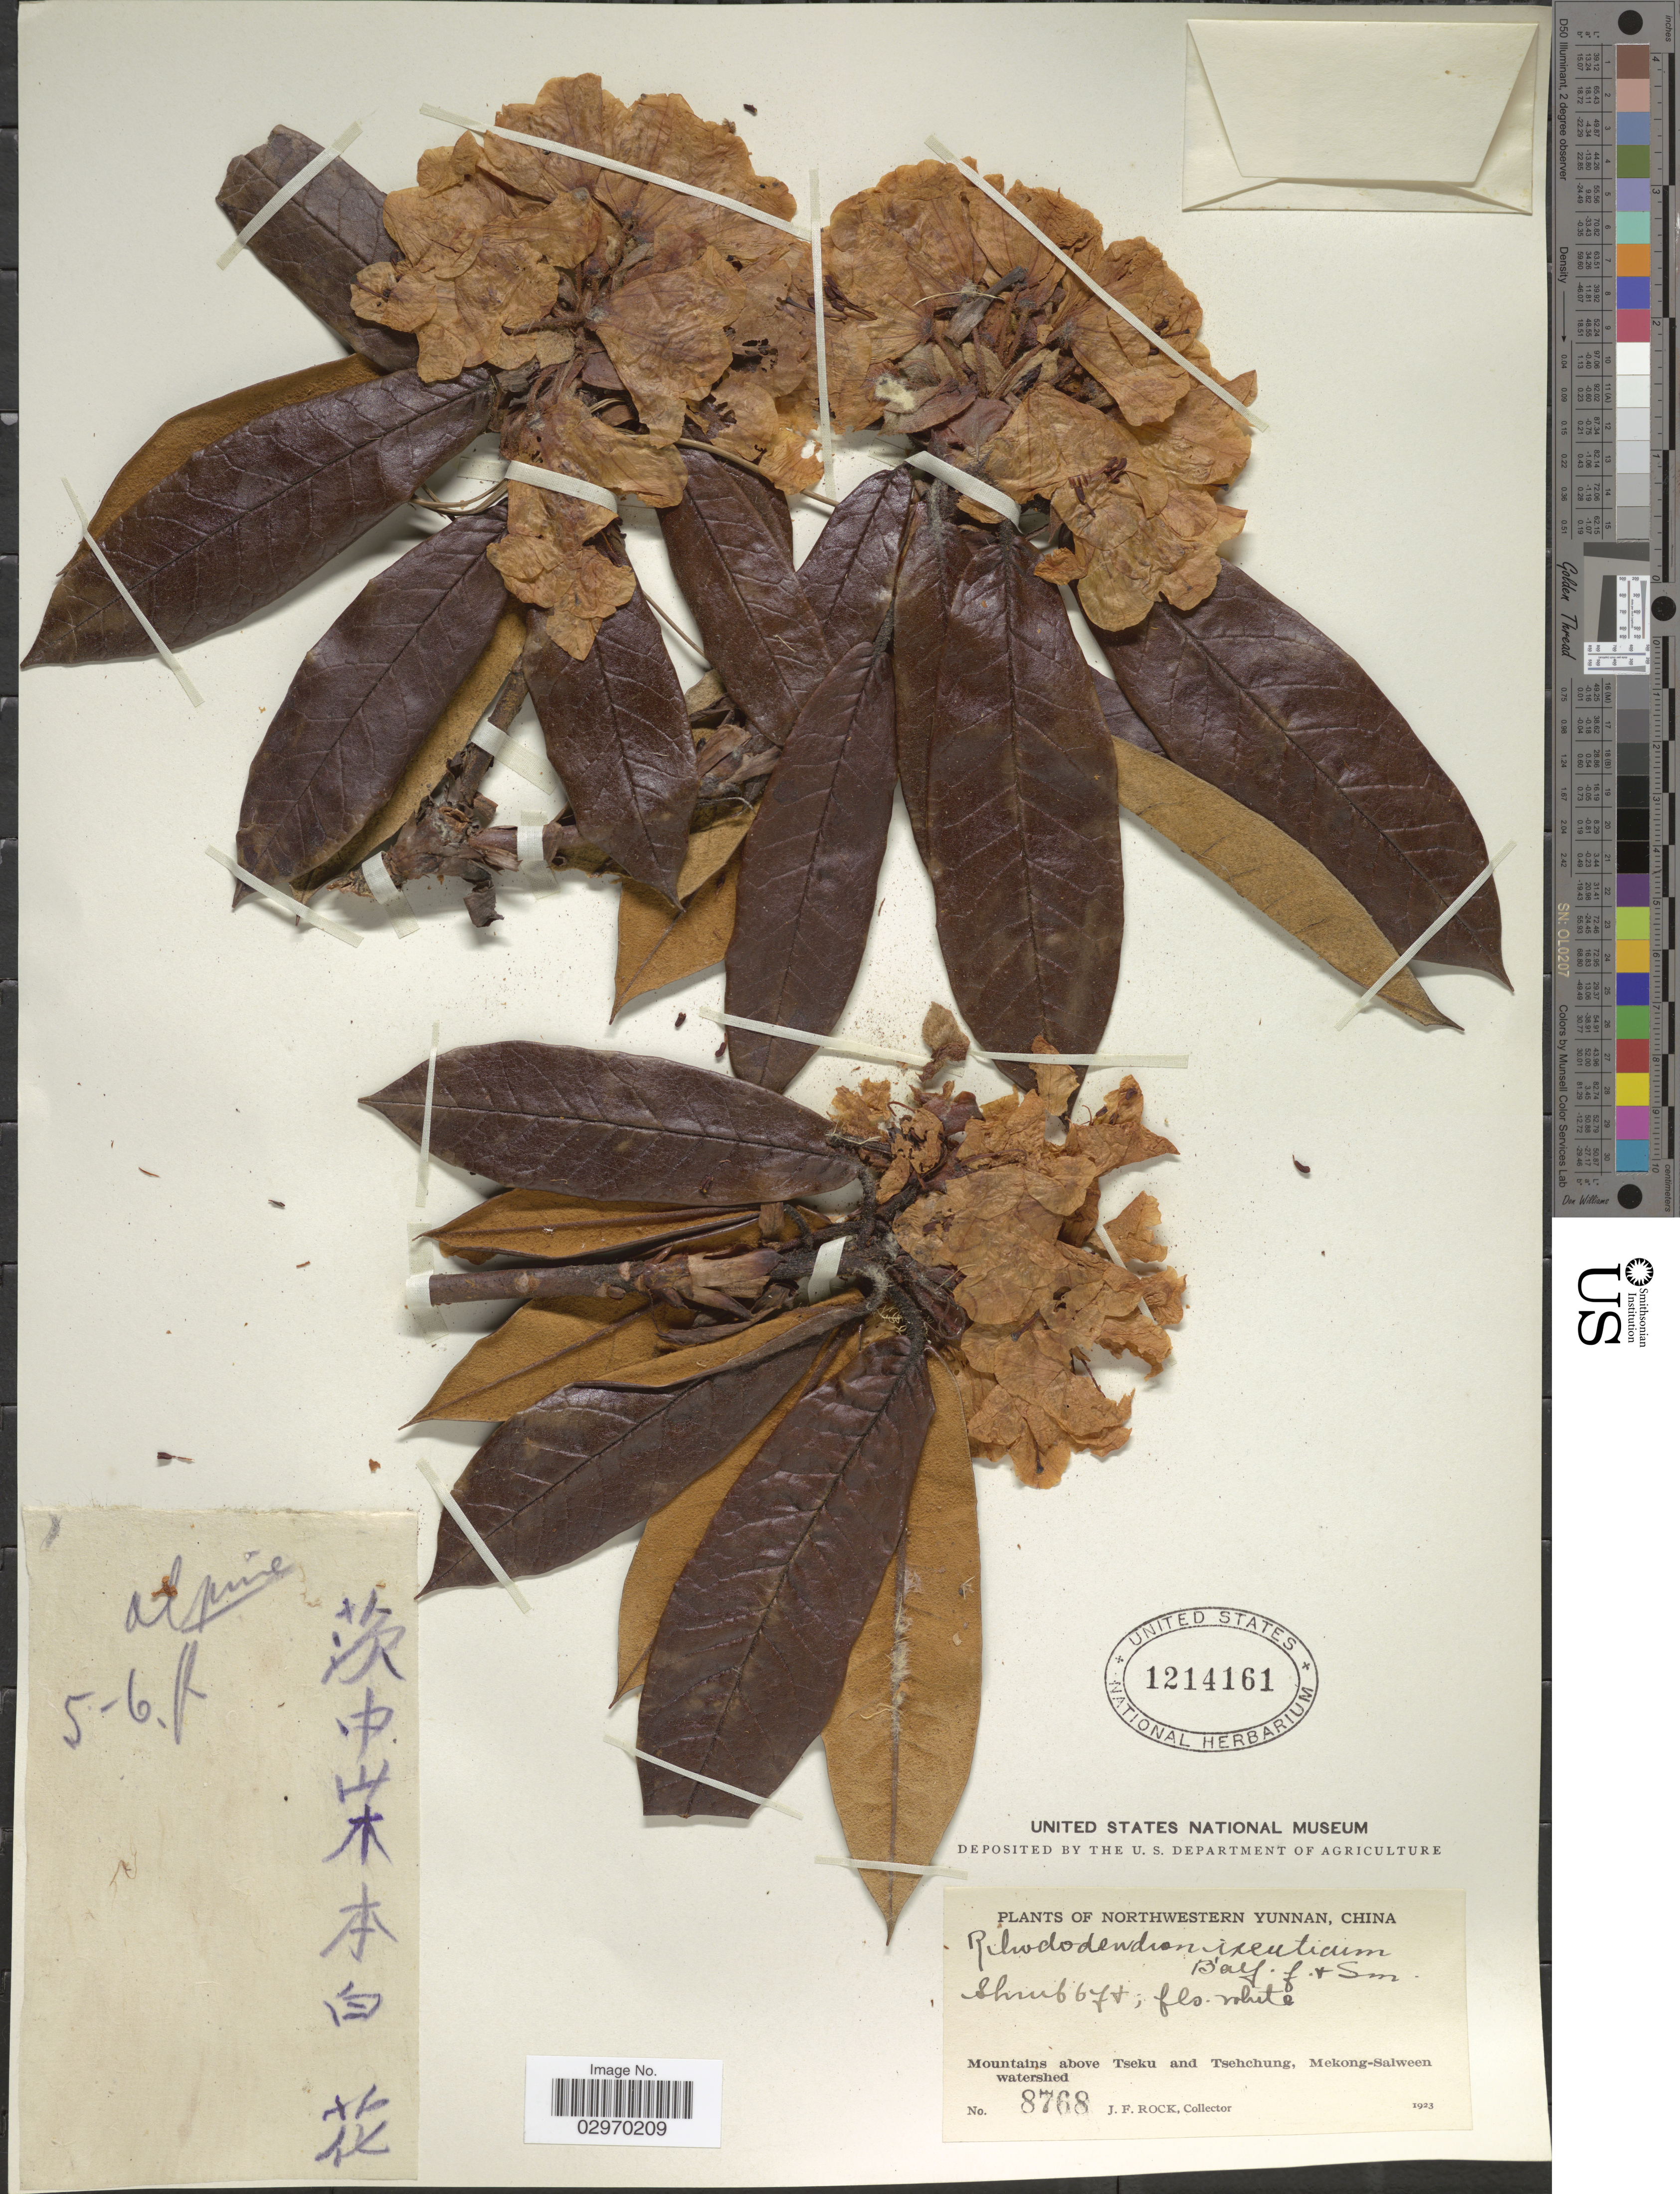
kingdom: Plantae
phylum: Tracheophyta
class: Magnoliopsida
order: Ericales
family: Ericaceae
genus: Rhododendron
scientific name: Rhododendron crinigerum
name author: Franch.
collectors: J. Rock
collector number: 8768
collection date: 1923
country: China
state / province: Yunnan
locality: Northwestern Yunnan. Mountains above Tseku and Tsehchung, Mekong-Salween watershed.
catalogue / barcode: US 1214161